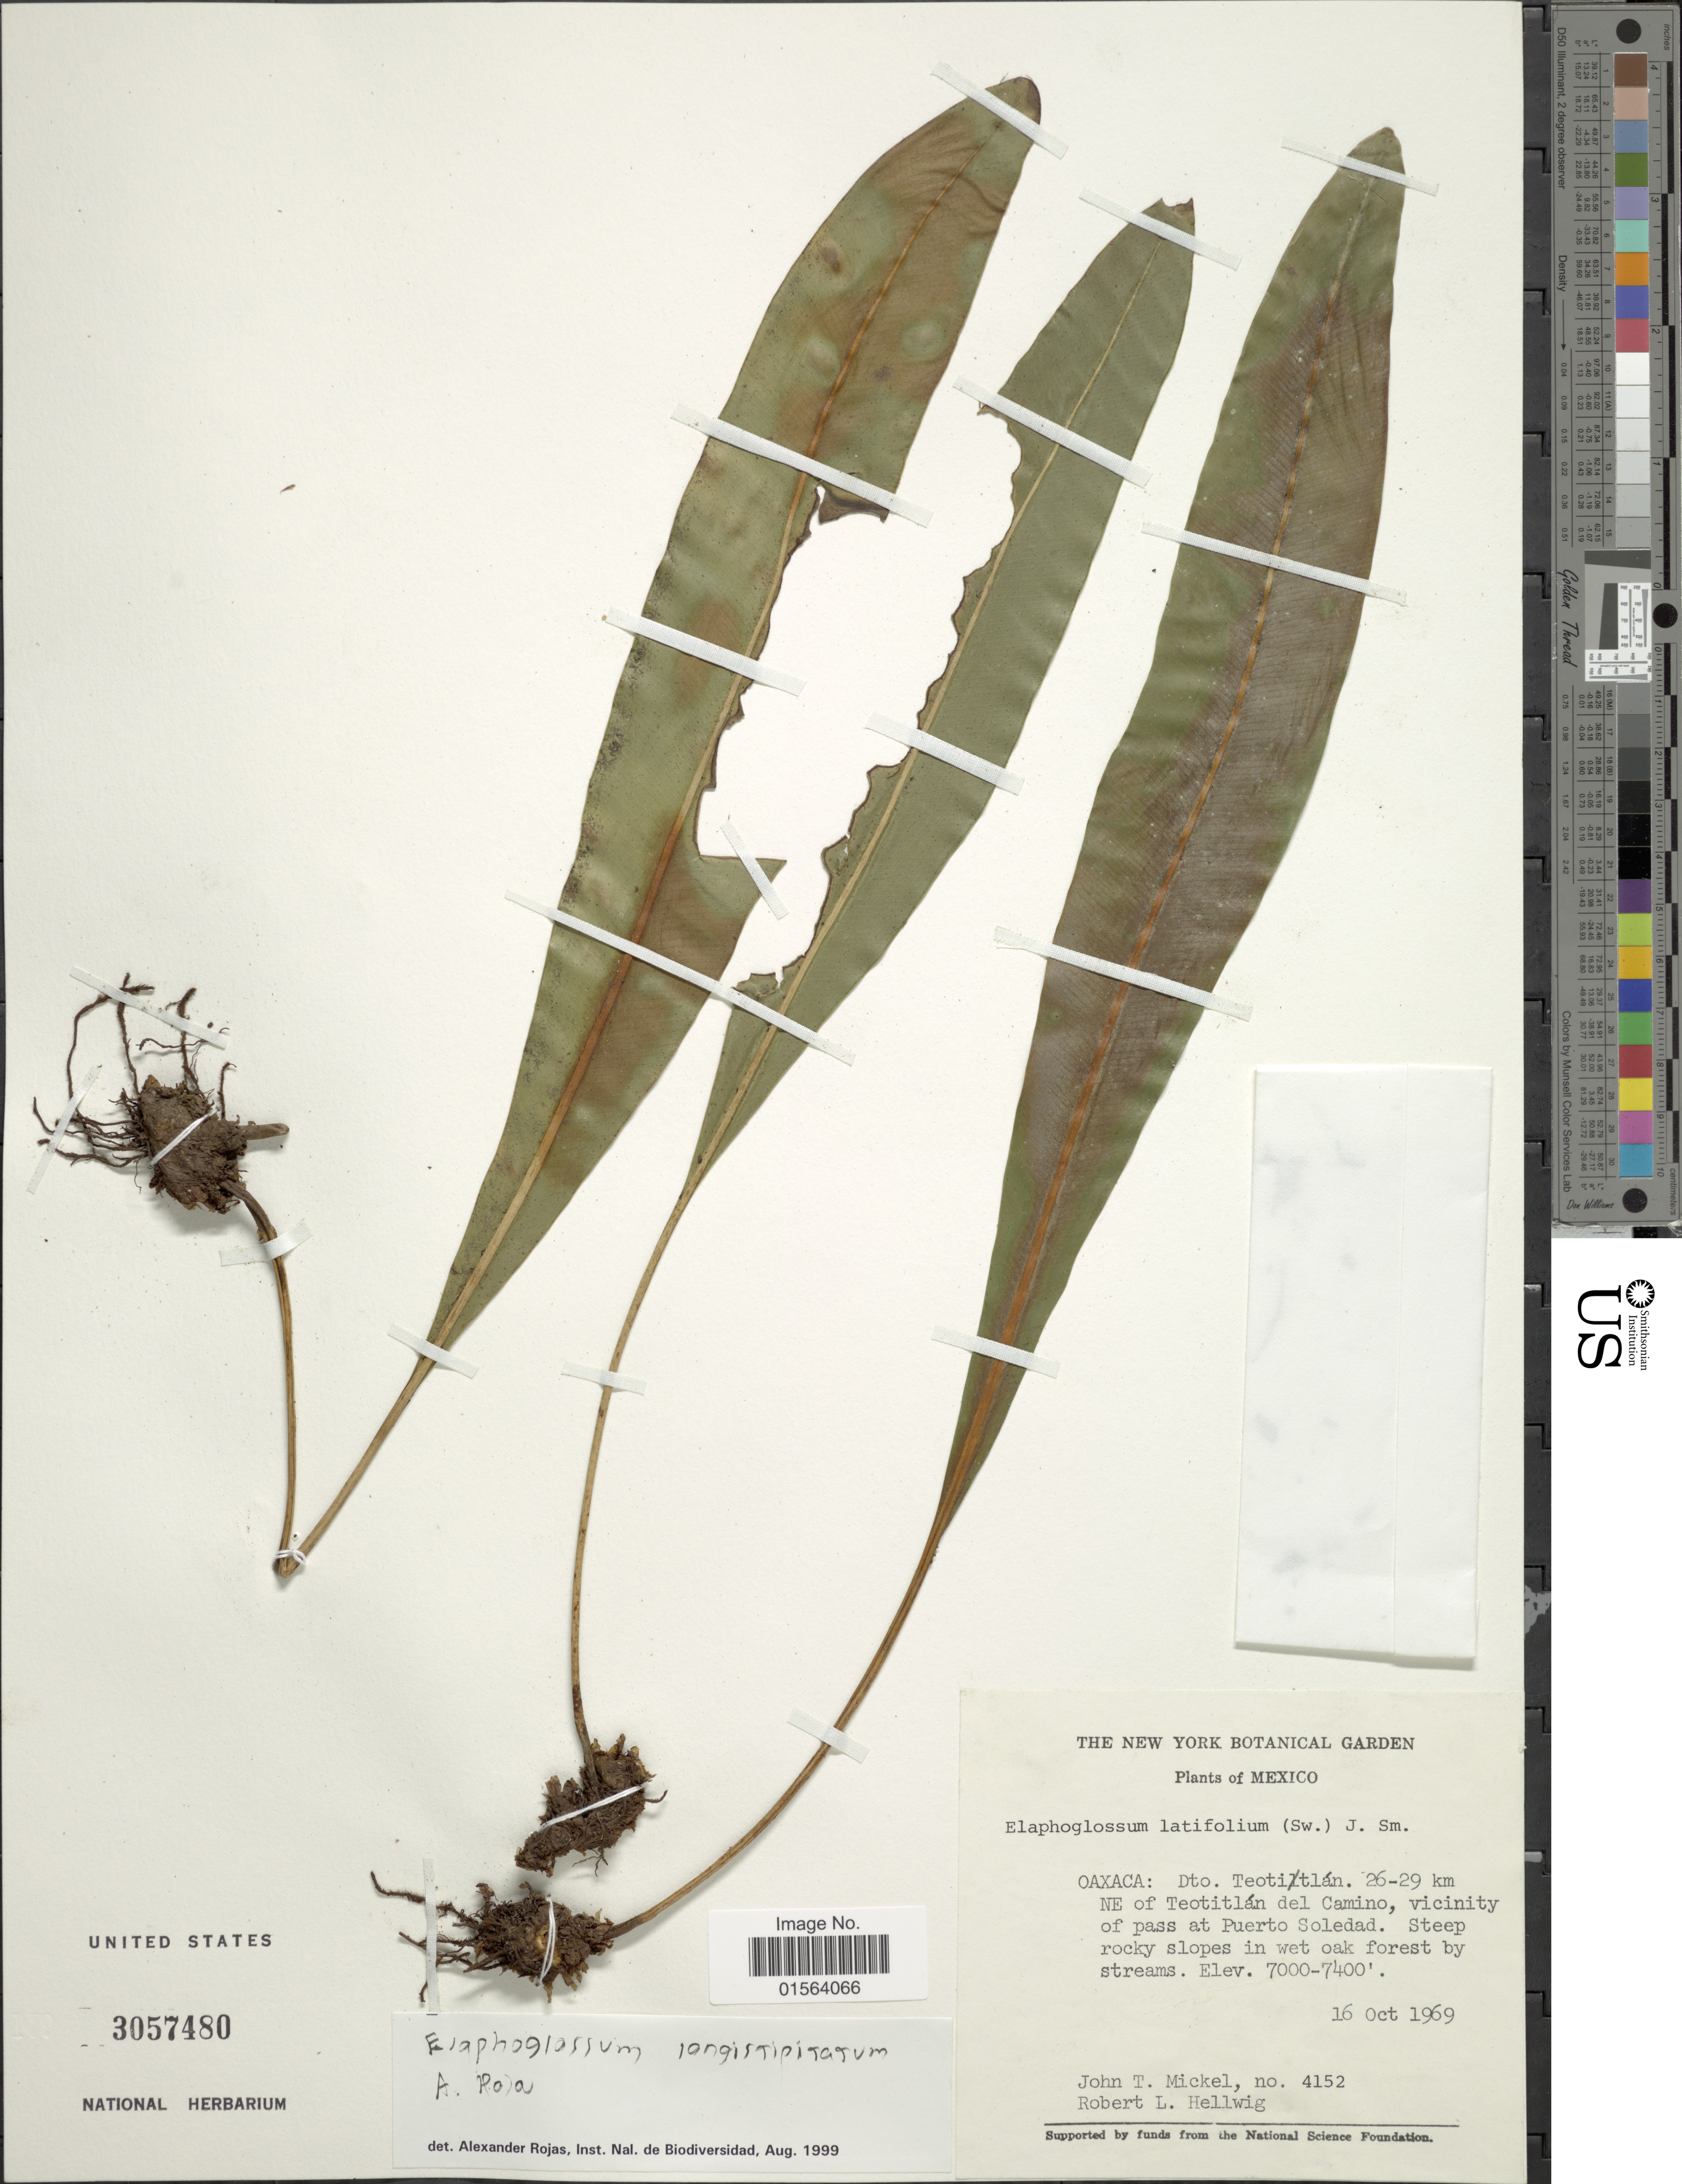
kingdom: Plantae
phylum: Tracheophyta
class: Polypodiopsida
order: Polypodiales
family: Dryopteridaceae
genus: Elaphoglossum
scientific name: Elaphoglossum latifolium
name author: (Sw.) J. Sm.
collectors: J. T. Mickel & R. Hellwig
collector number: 4152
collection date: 1969-10-16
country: Mexico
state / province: Oaxaca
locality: Oaxaca: Dto. Teotitlan, 26-29 km NE of Tetotitlan del Camino, vicinity of pass at Puerto Soledad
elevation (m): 2134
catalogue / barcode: US 3057480